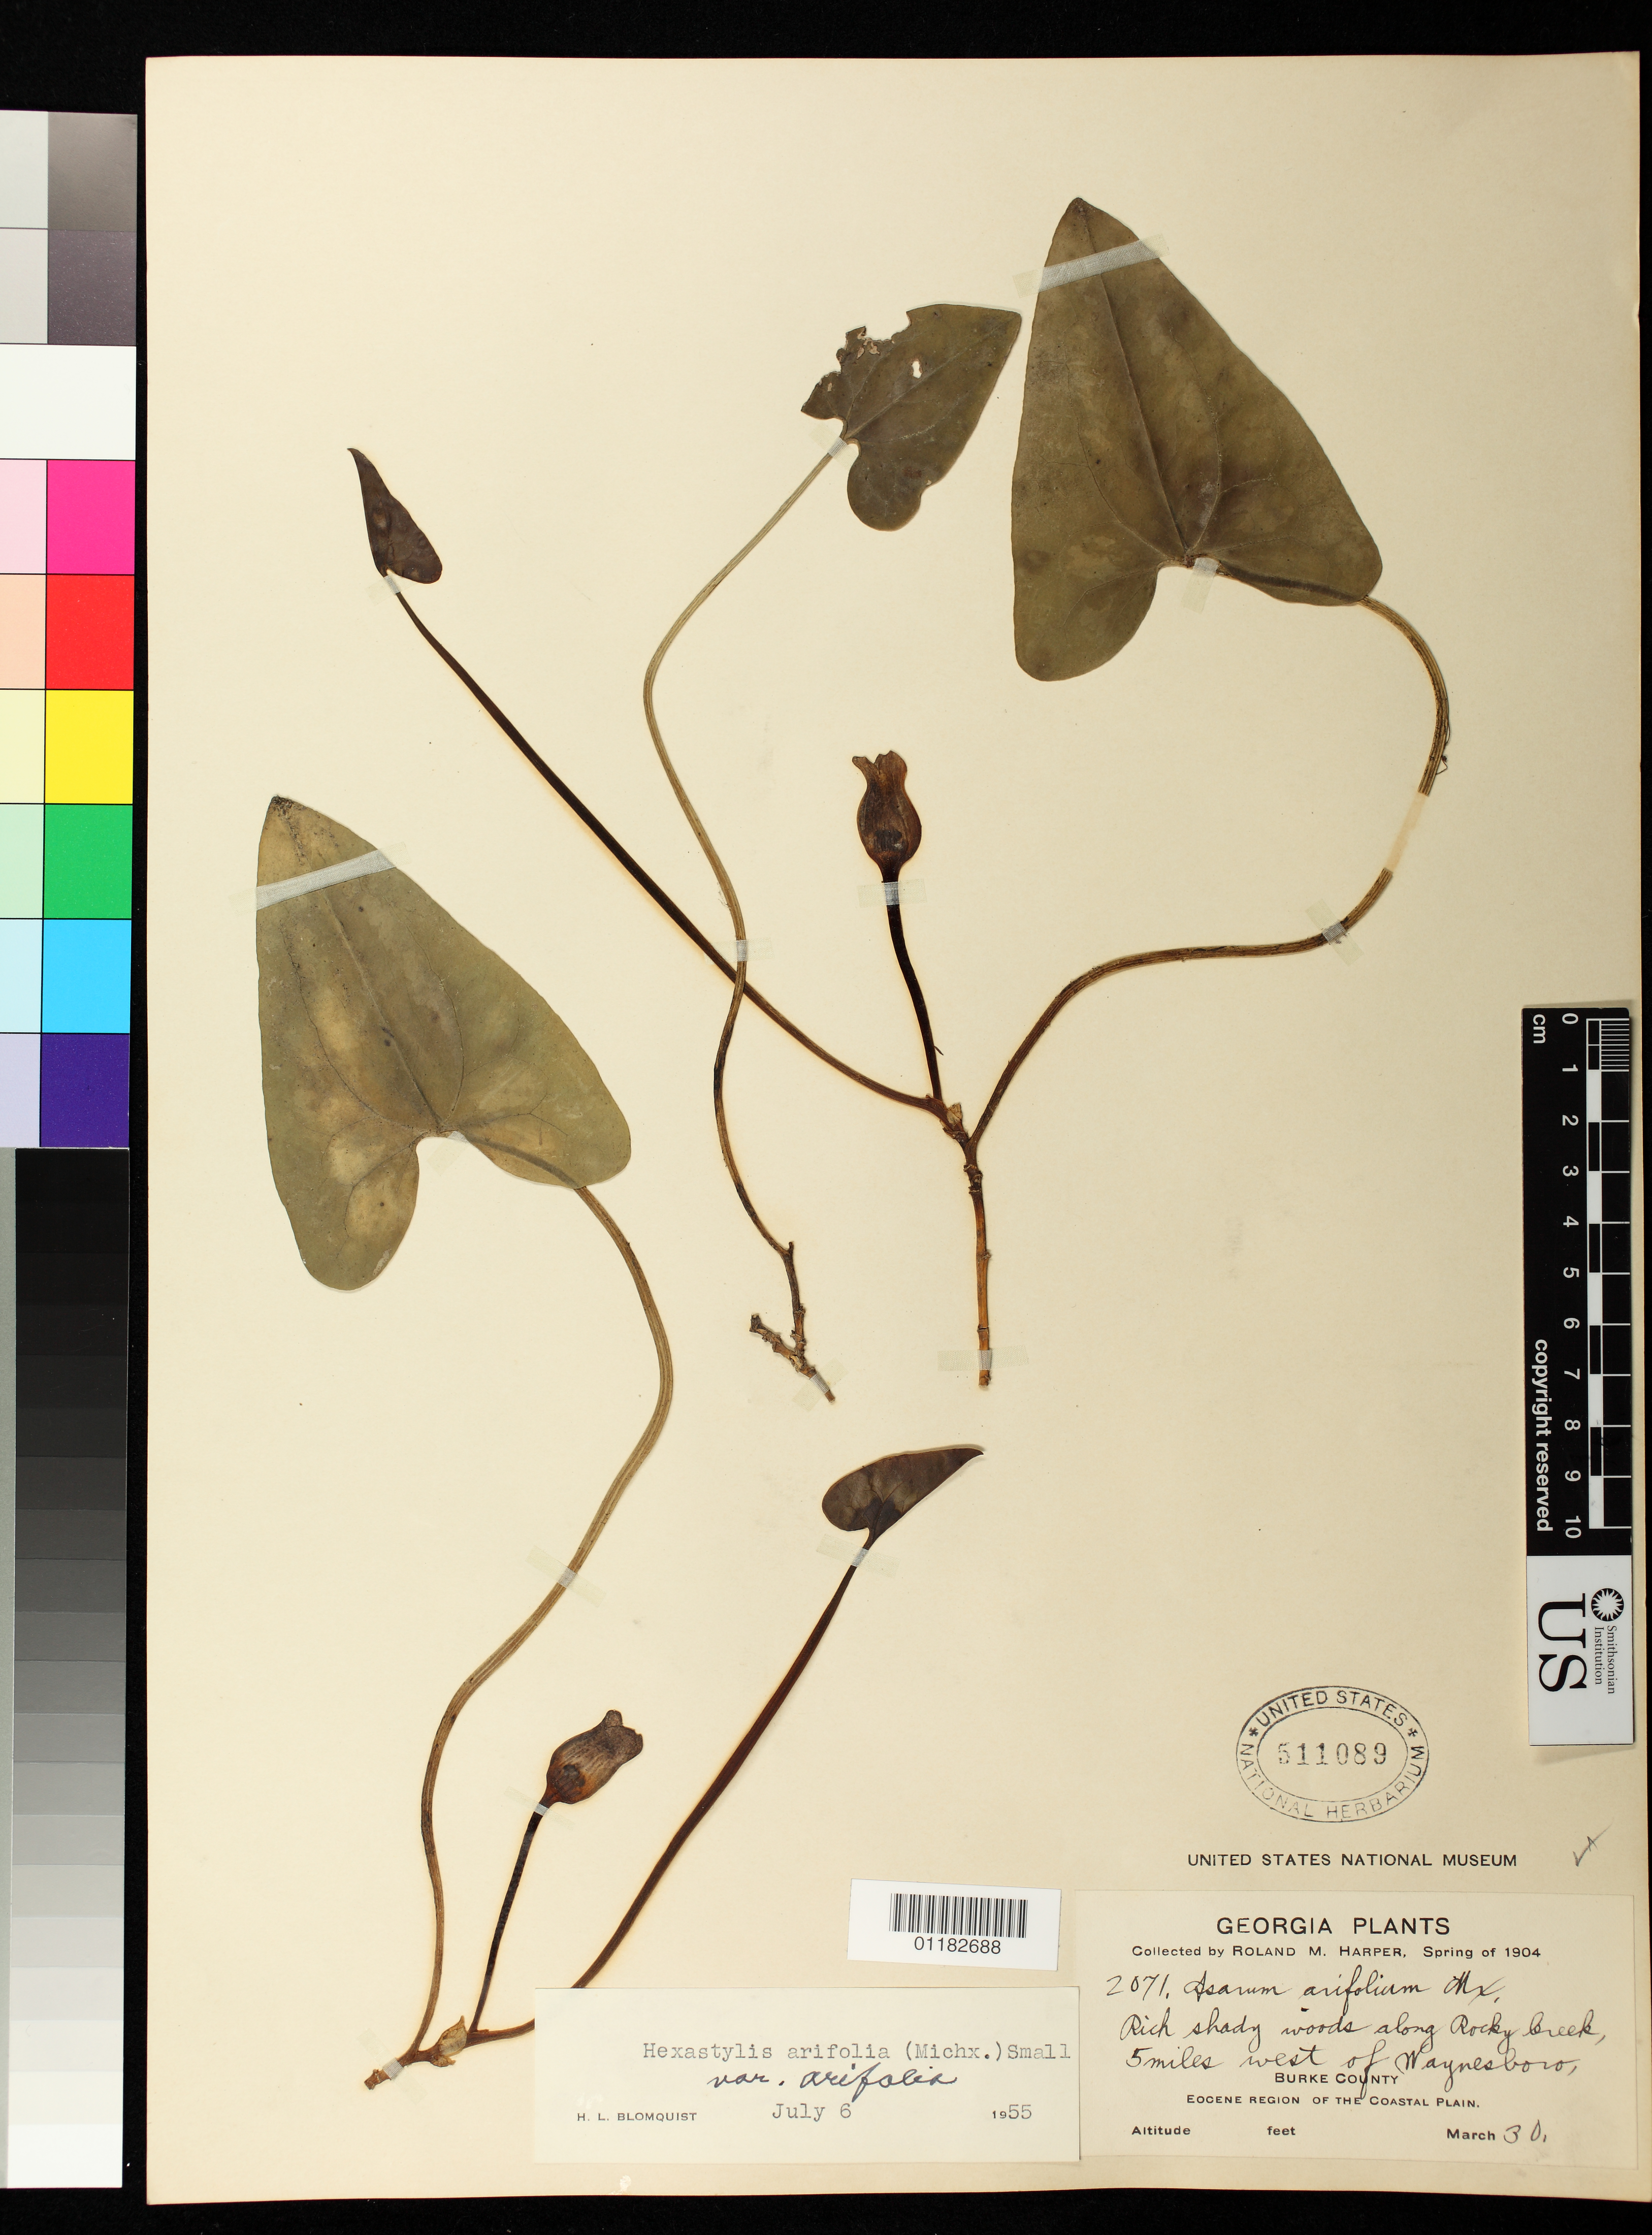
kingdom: Plantae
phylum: Tracheophyta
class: Magnoliopsida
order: Piperales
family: Aristolochiaceae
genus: Hexastylis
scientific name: Hexastylis arifolia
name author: (Michx.) Small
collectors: R. M. Harper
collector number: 2071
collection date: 1904-03-30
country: United States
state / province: Georgia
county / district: Burke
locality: Rich shady woods along Rocky Creek, 5 miles west of Waynesboro Burke County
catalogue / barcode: US 511089